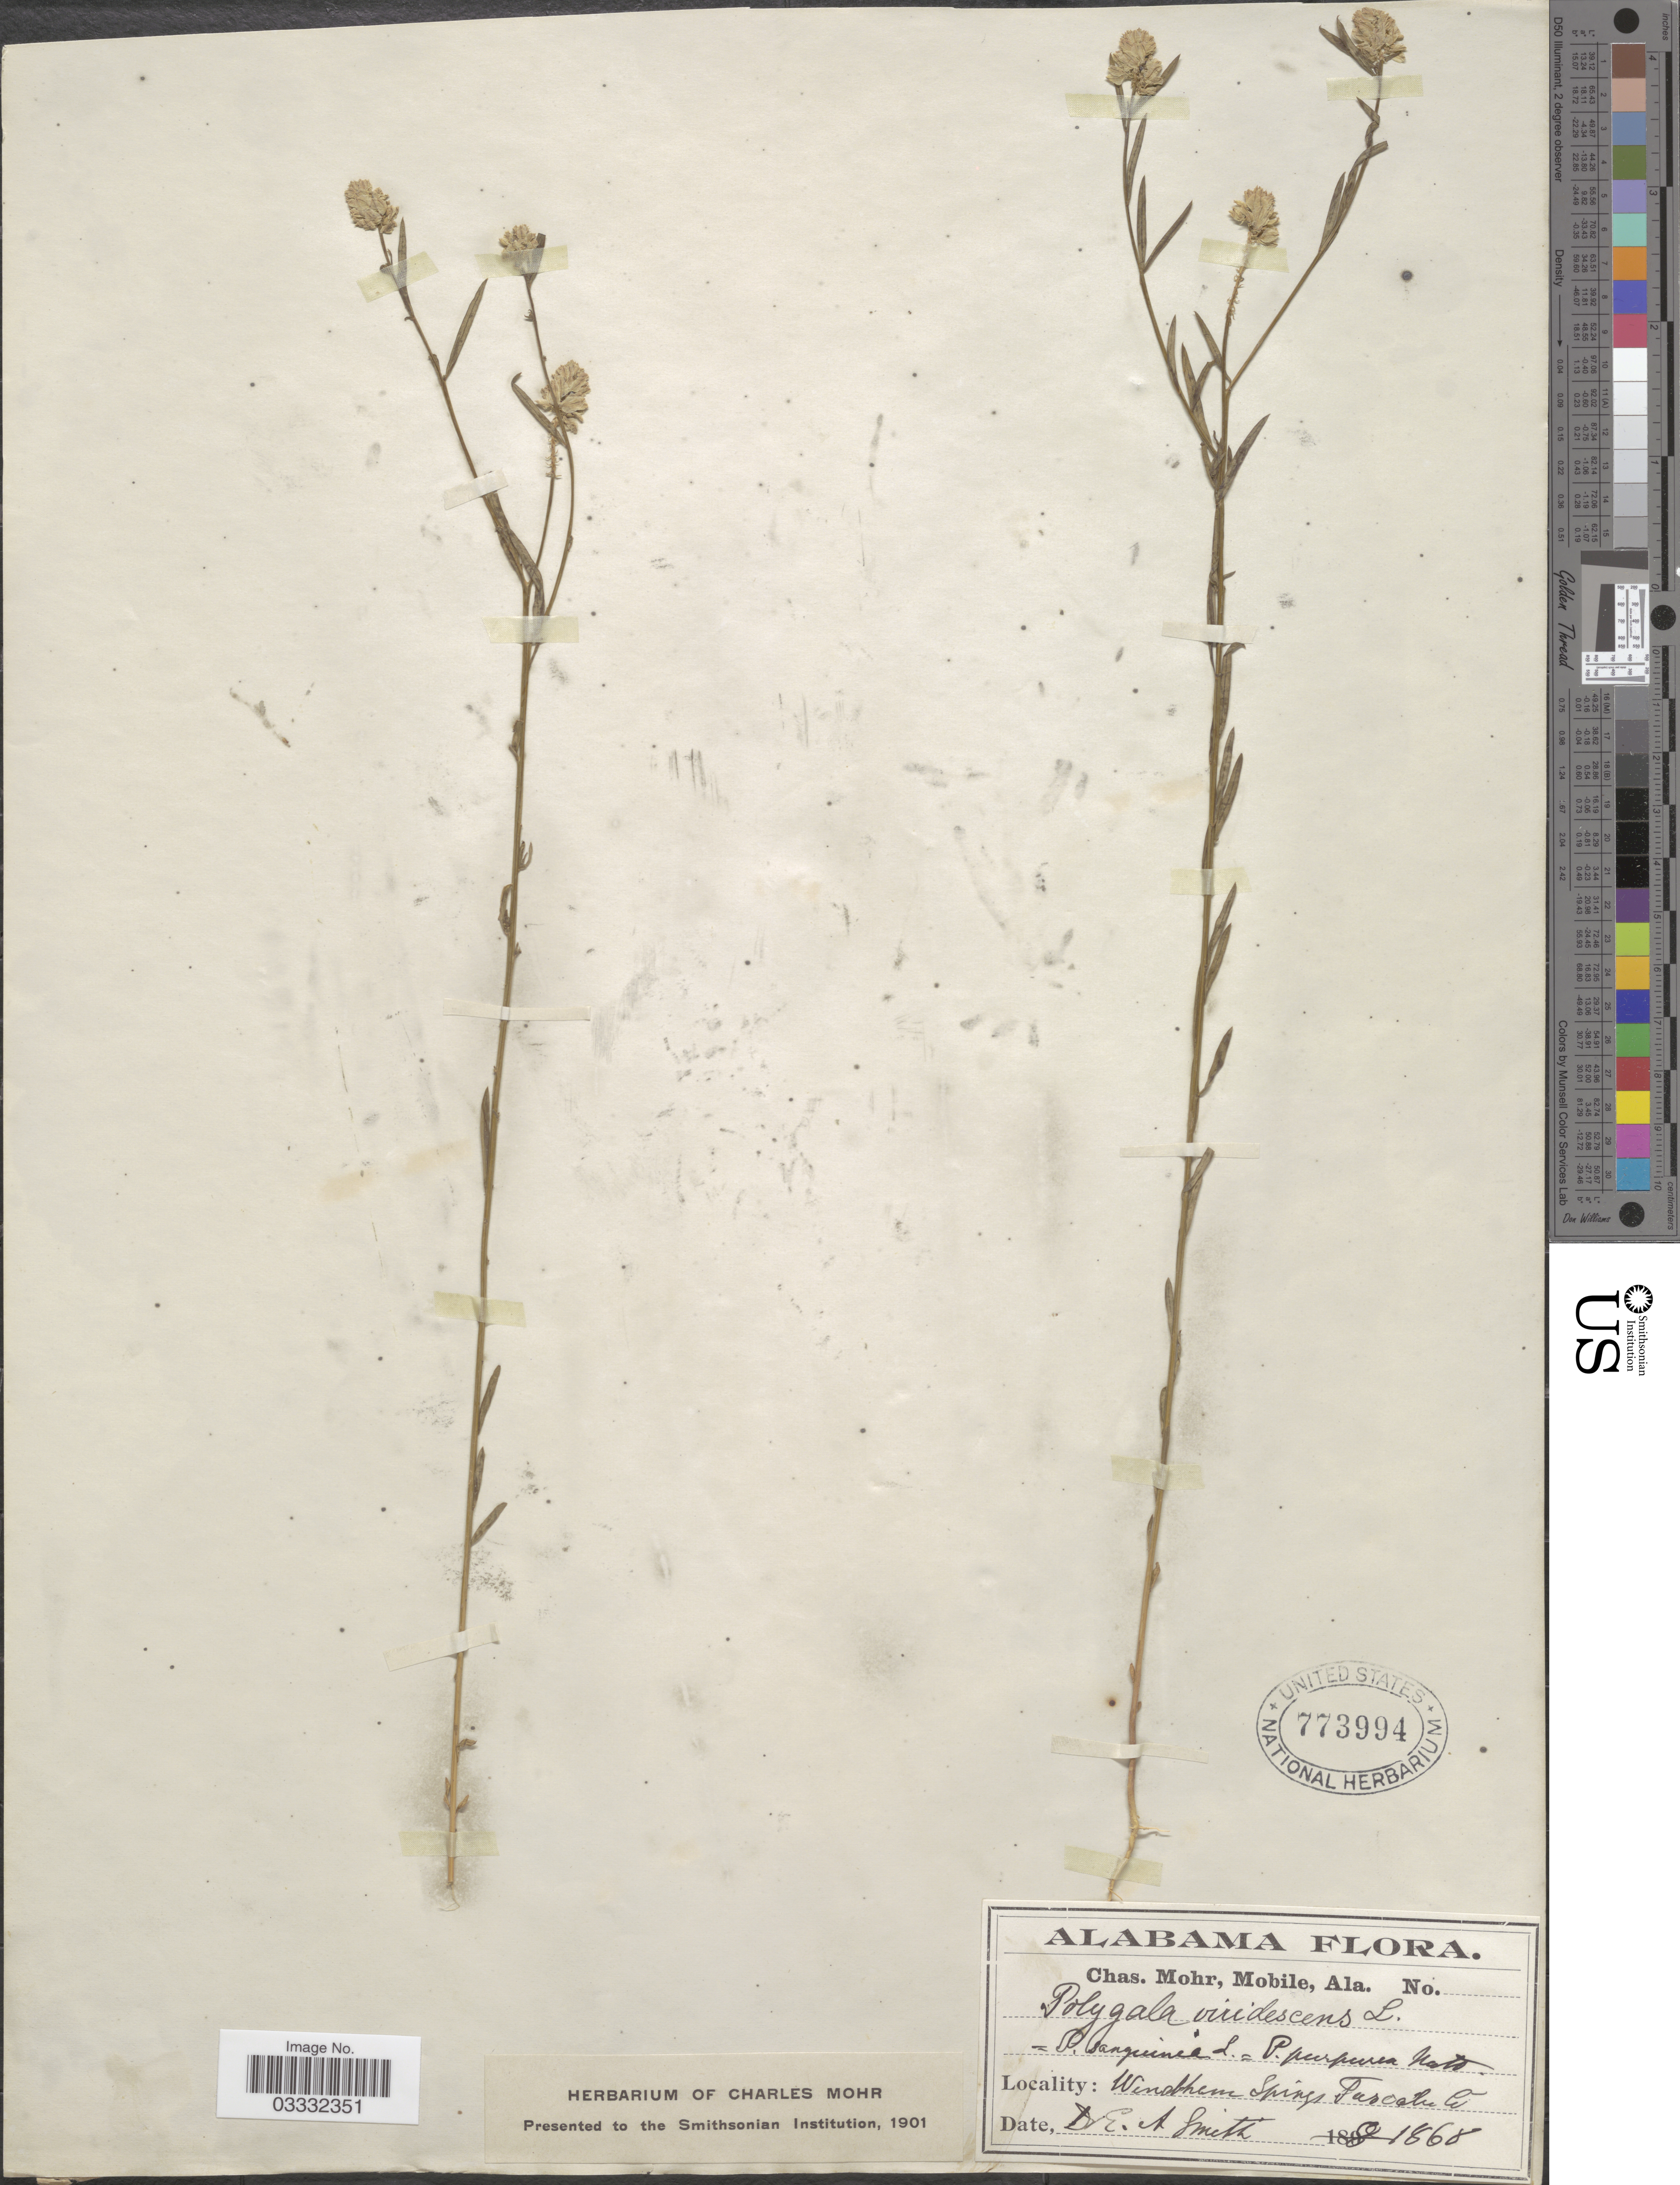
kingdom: Plantae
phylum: Tracheophyta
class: Magnoliopsida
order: Fabales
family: Polygalaceae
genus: Polygala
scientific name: Polygala sanguinea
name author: L.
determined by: Strong, Mark T., (BOT), Smithsonian Institution - National Museum of Natural History (UNITED STATES)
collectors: E. A. Smith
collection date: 1868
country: United States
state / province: Alabama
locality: Windham Springs, Tuscaloosa Co.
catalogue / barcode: US 773994